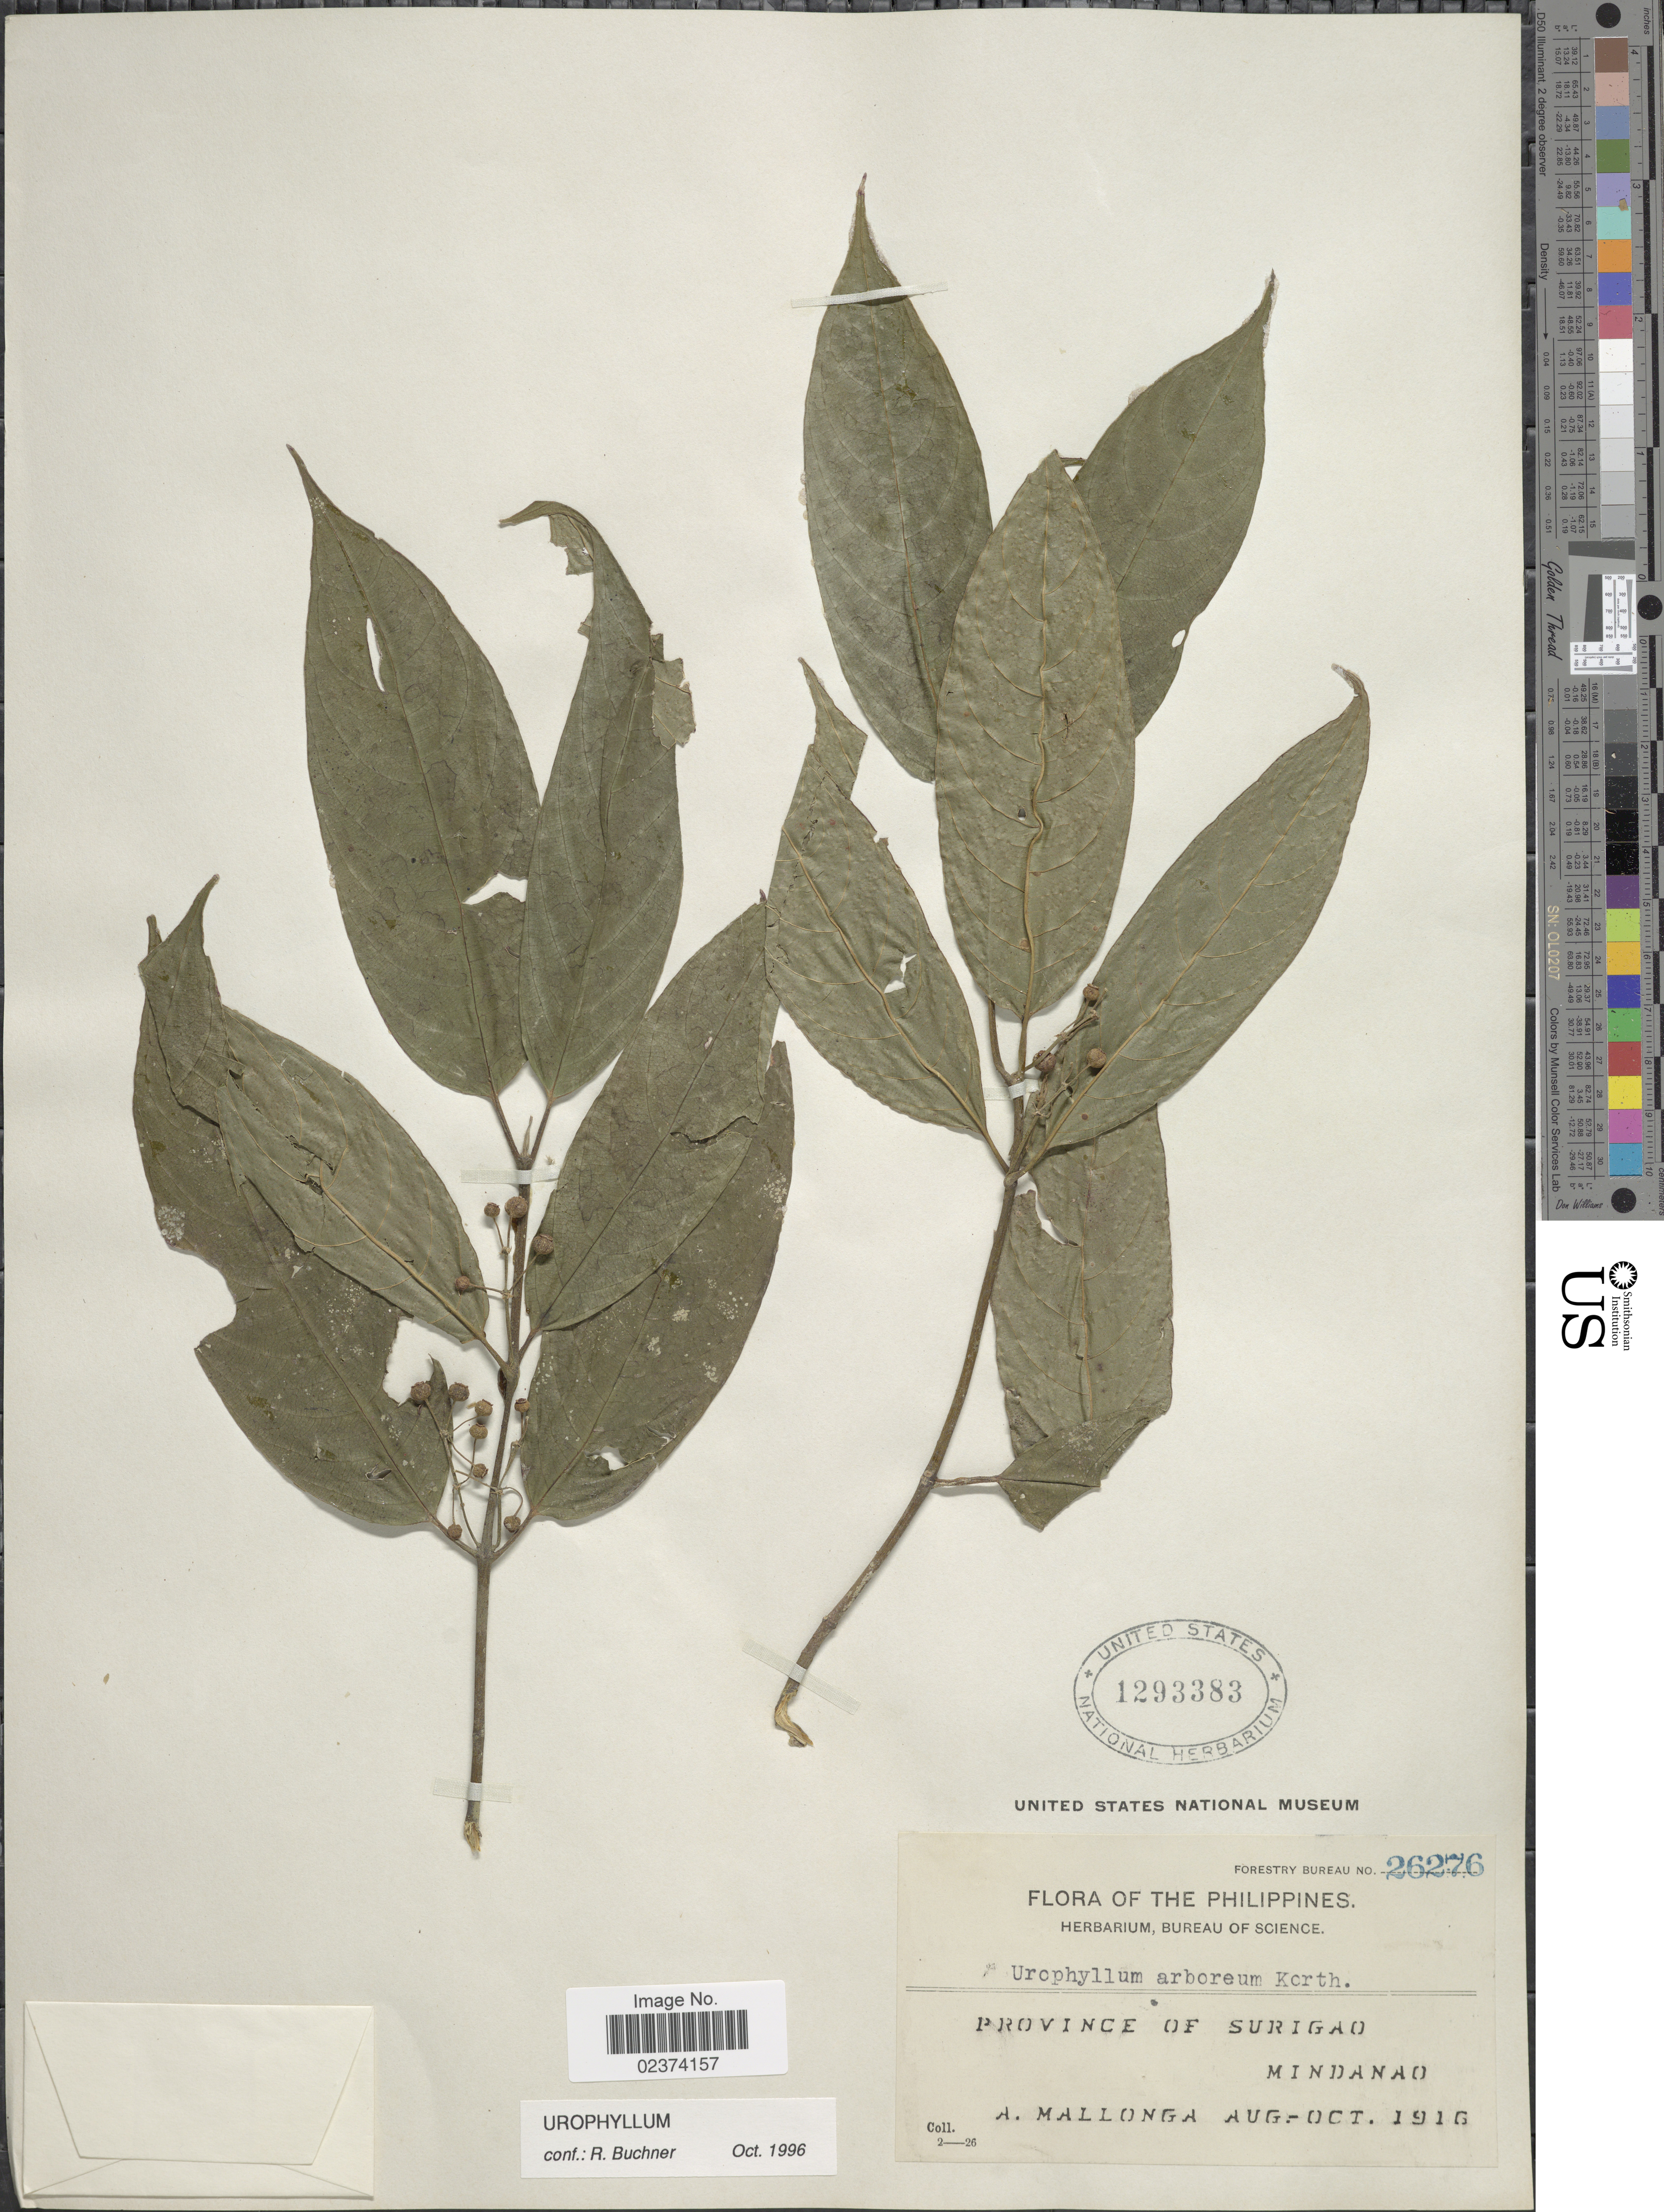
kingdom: Plantae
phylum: Tracheophyta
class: Magnoliopsida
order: Gentianales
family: Rubiaceae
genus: Urophyllum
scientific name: Urophyllum sp.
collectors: A. Mallonga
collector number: Forestry Bureau 26276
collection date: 1916-08/1916-10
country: Philippines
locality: Province of Surigao, Mindanao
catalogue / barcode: US 1293383